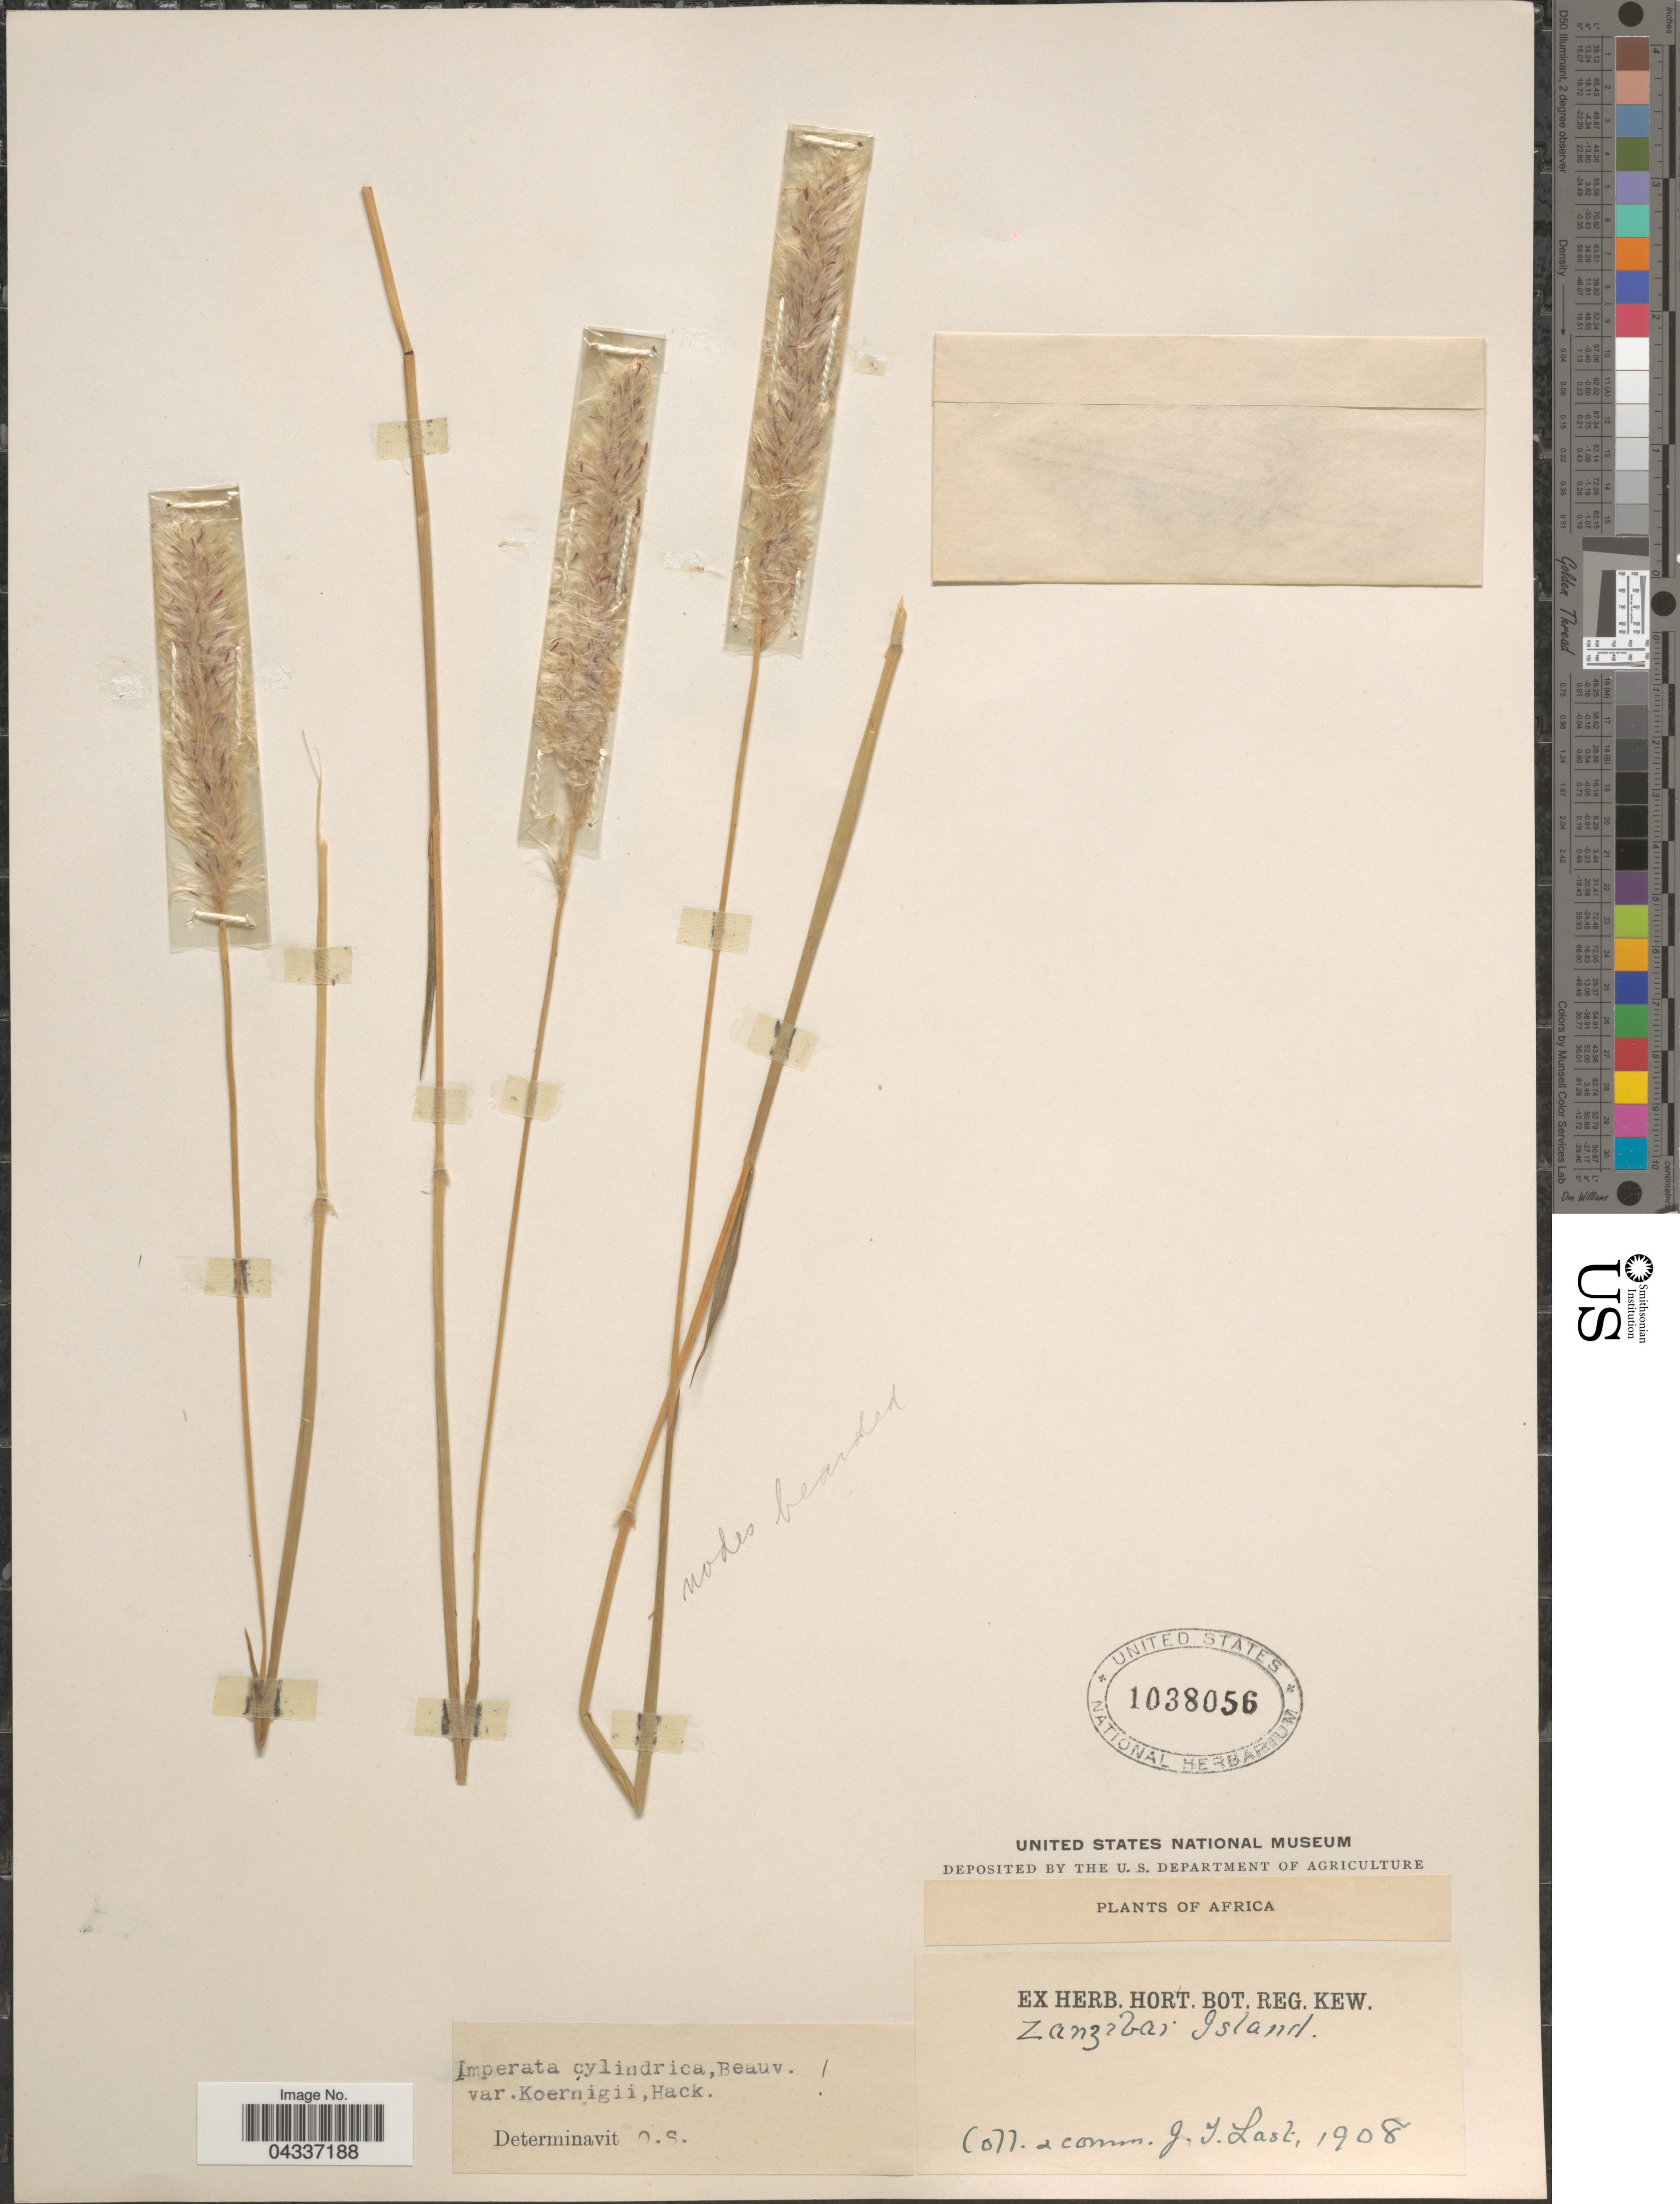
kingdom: Plantae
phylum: Tracheophyta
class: Liliopsida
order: Poales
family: Poaceae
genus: Imperata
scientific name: Imperata cylindrica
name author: (L.) P. Beauv.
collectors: J. Last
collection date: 1908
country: Tanzania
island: Zanzibar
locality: Zanzibar Island.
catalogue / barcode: US 1038056